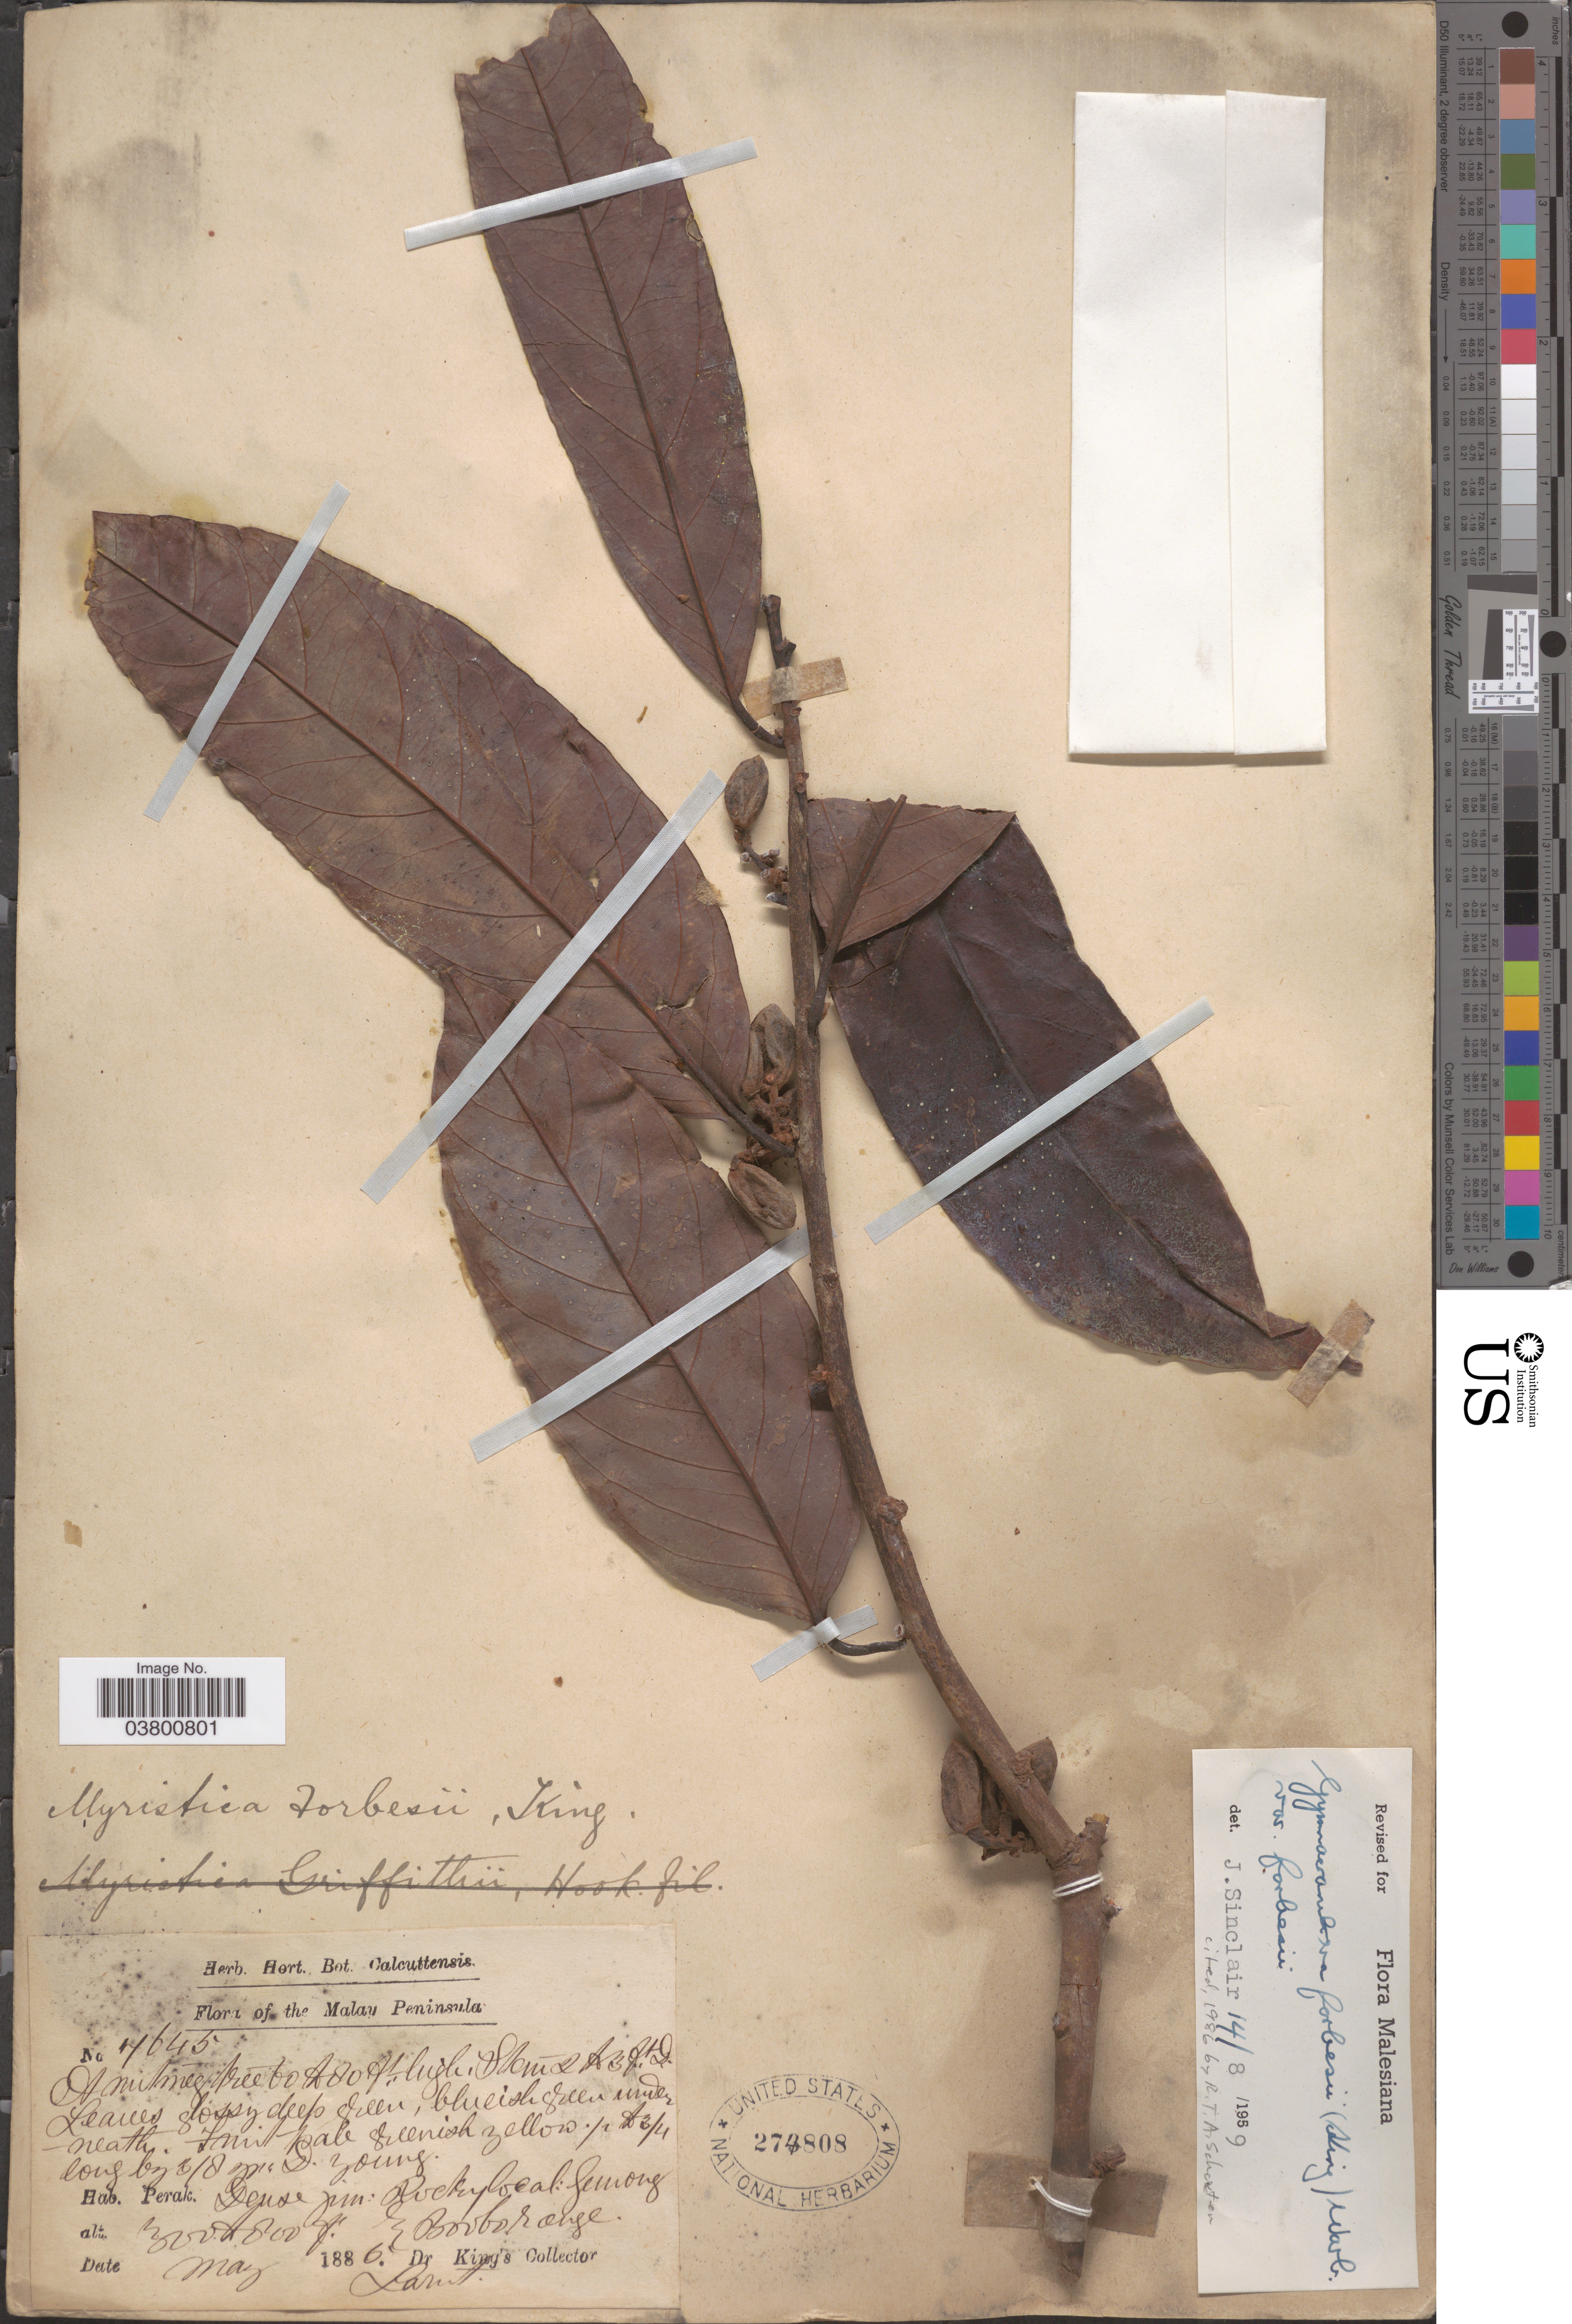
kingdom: Plantae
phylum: Tracheophyta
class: Magnoliopsida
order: Magnoliales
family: Myristicaceae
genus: Gymnacranthera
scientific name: Gymnacranthera forbesii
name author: (R.M. King) Warb.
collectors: Dr. King's collector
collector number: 7645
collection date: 1886-05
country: Malaysia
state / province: Perak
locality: The Malay Peninsula. Boobo range. Larut.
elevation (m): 91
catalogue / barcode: US 274808